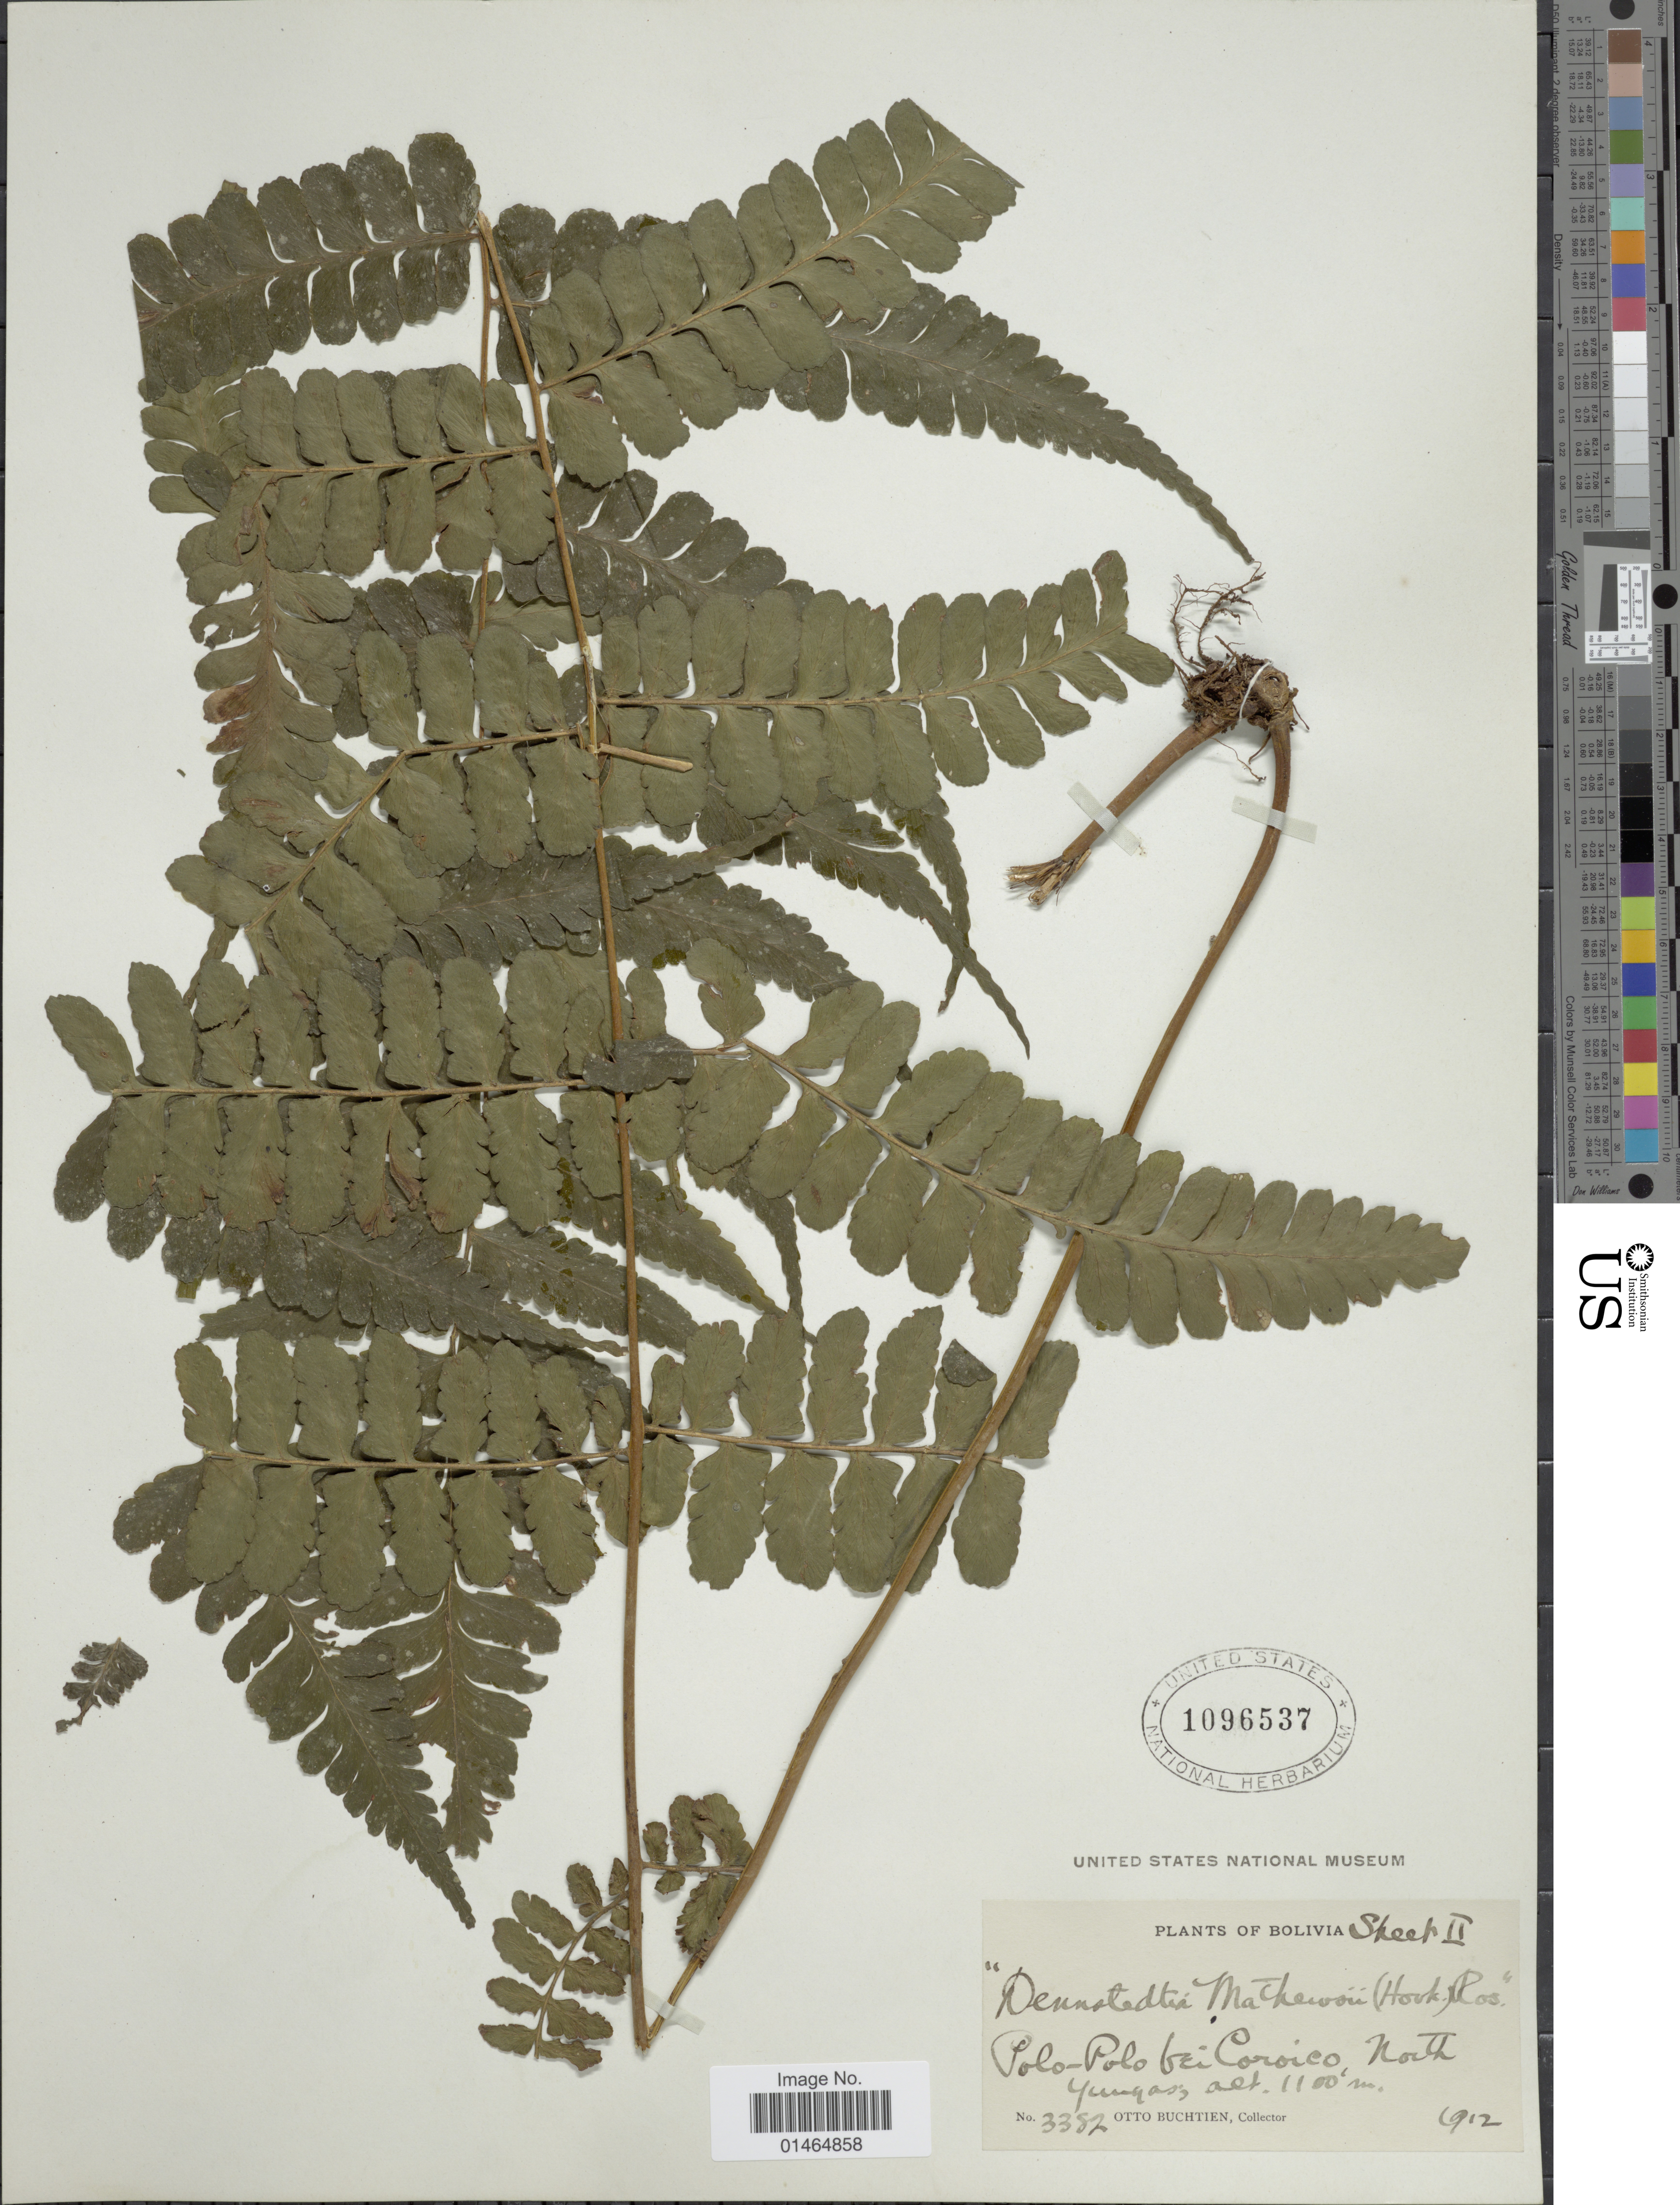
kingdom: Plantae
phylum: Tracheophyta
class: Polypodiopsida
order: Polypodiales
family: Dennstaedtiaceae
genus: Dennstaedtia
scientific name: Dennstaedtia matthewsii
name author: (Hook.) C. Chr.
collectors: O. Buchtien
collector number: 3382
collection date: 1912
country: Bolivia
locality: Polo-Polo bei Coroico, North Yungas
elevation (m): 1100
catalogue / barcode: US 1096537